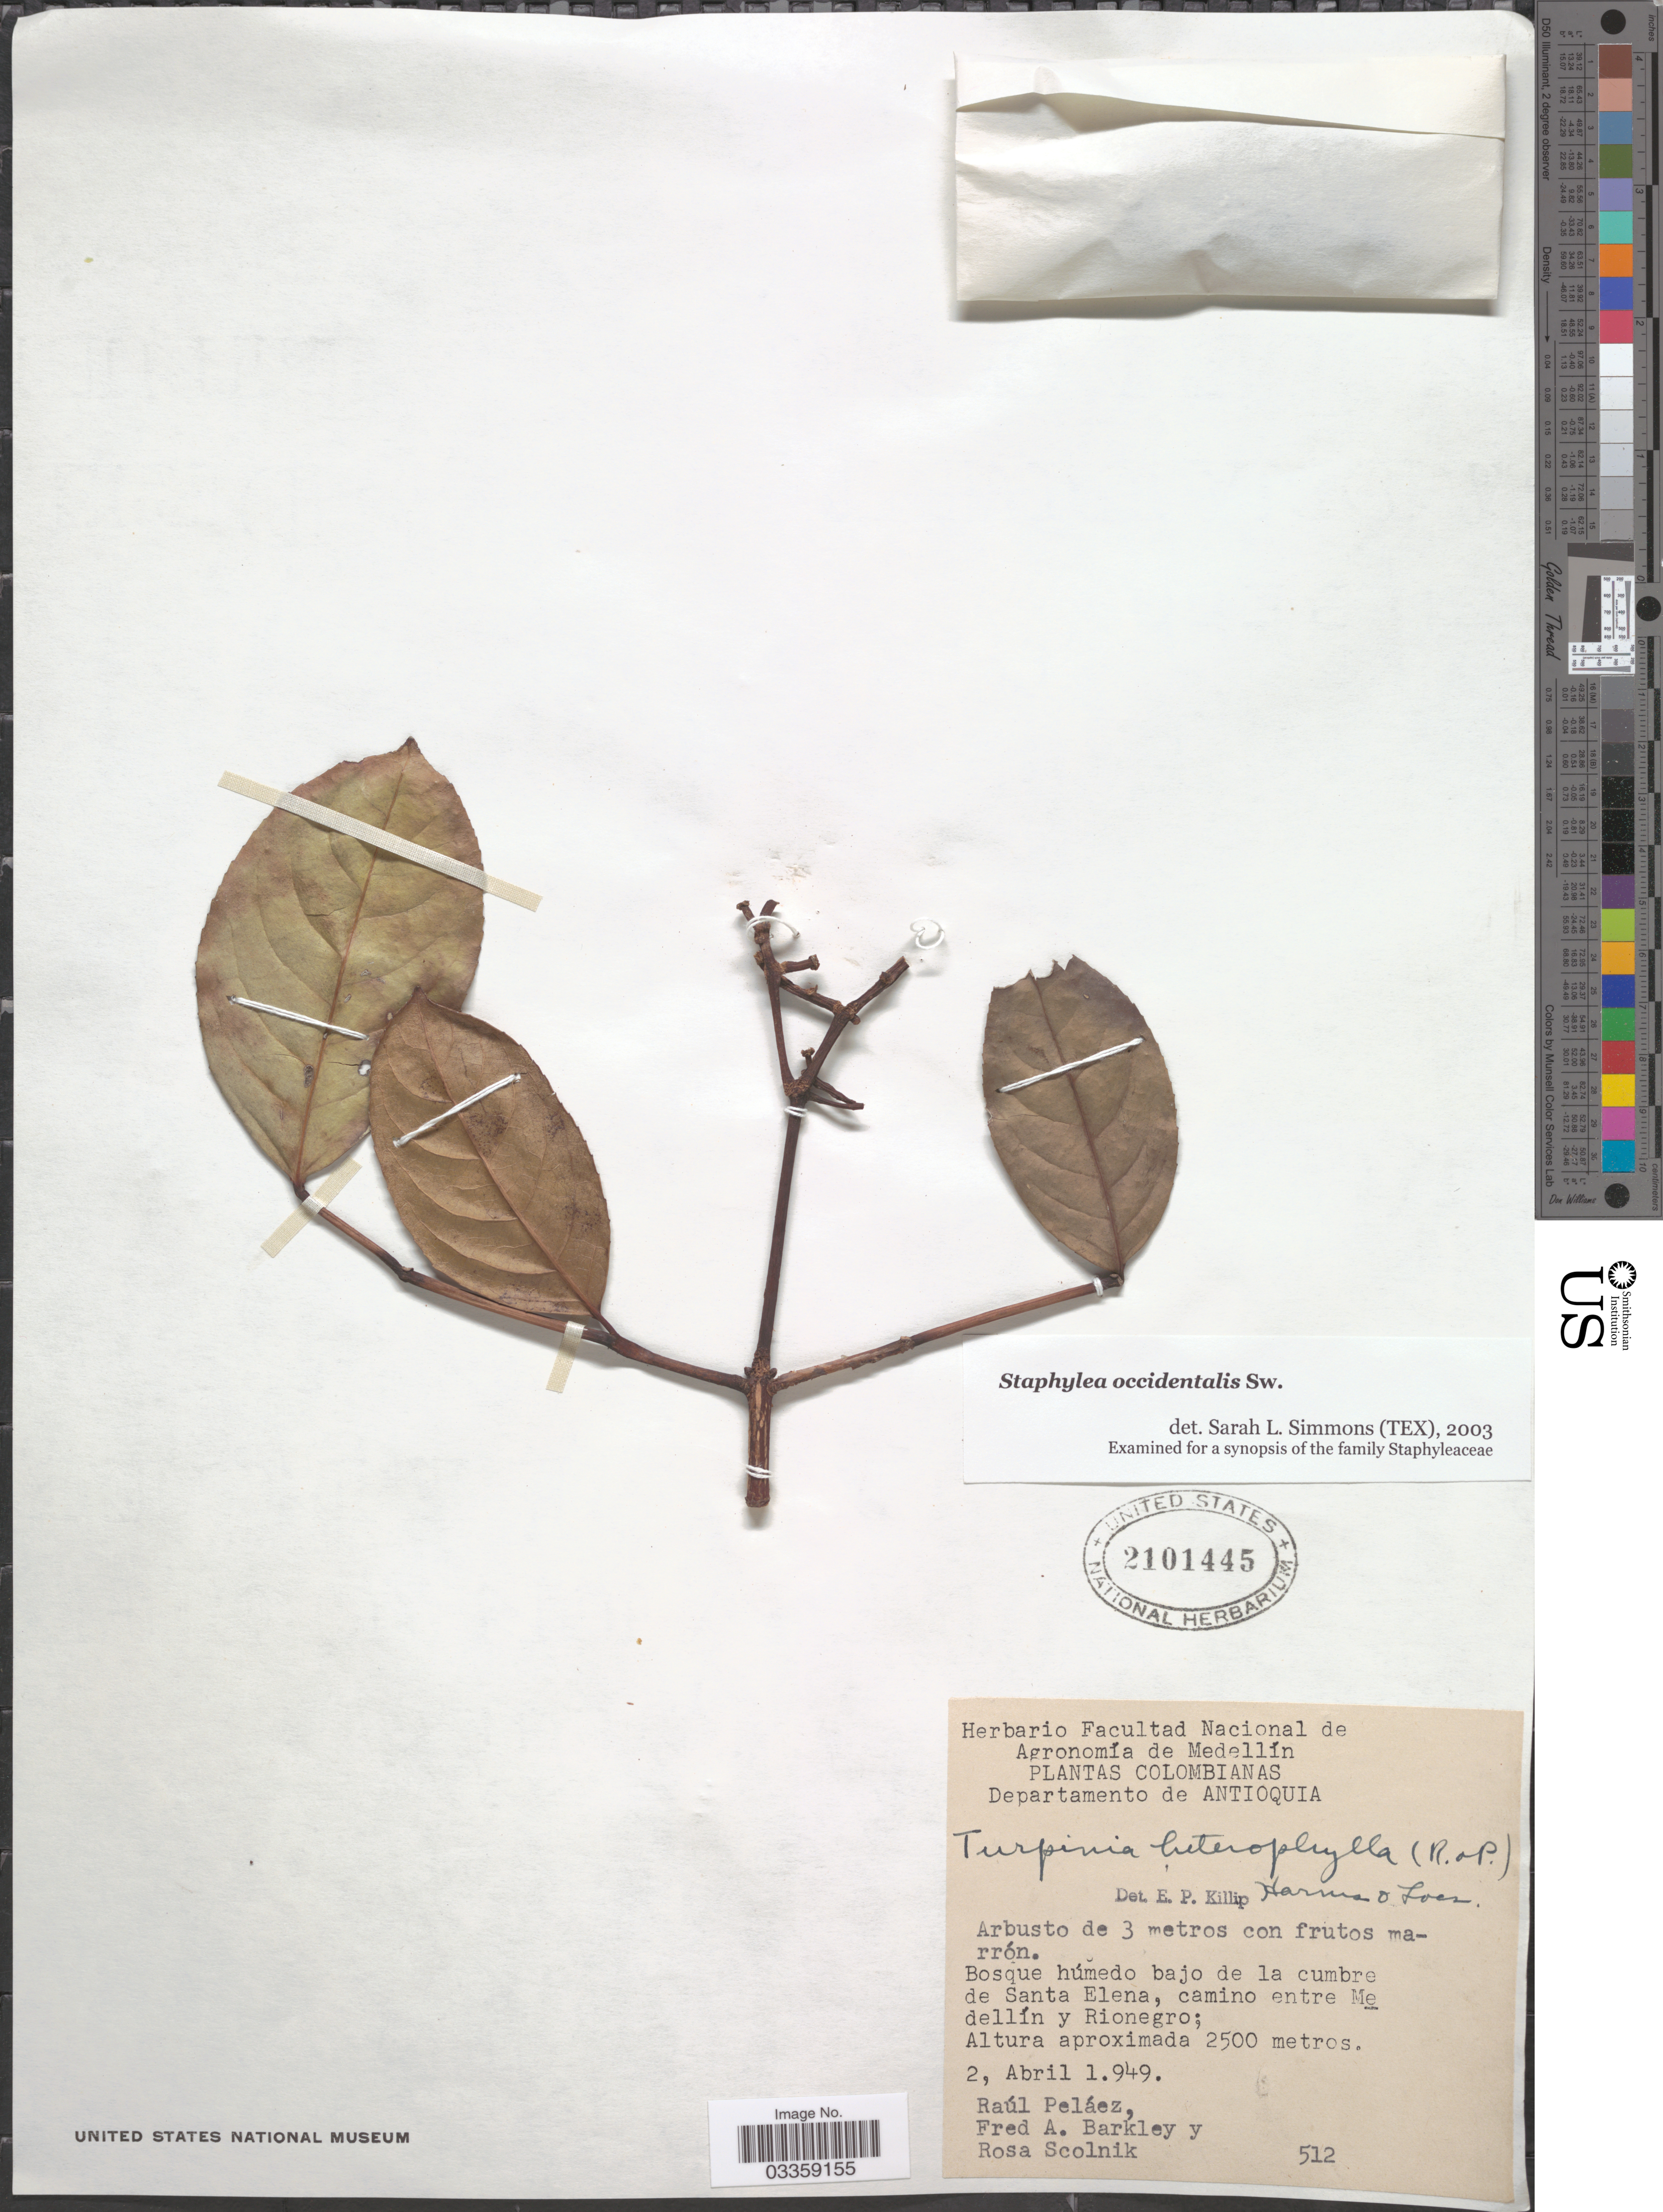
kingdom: Plantae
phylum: Tracheophyta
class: Magnoliopsida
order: Crossosomatales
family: Staphyleaceae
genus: Turpinia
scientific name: Turpinia occidentalis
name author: (Sw.) G. Don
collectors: R. Pelaez, F. A. Barkley & R. Scolnik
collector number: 512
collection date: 1949-04-02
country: Colombia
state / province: Antioquia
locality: Departamento de Antioquia. Bosque húmedo bajo de la cumbre de Santa Elena, camino entre Medellín y Rionegro.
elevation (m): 2500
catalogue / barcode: US 2101445